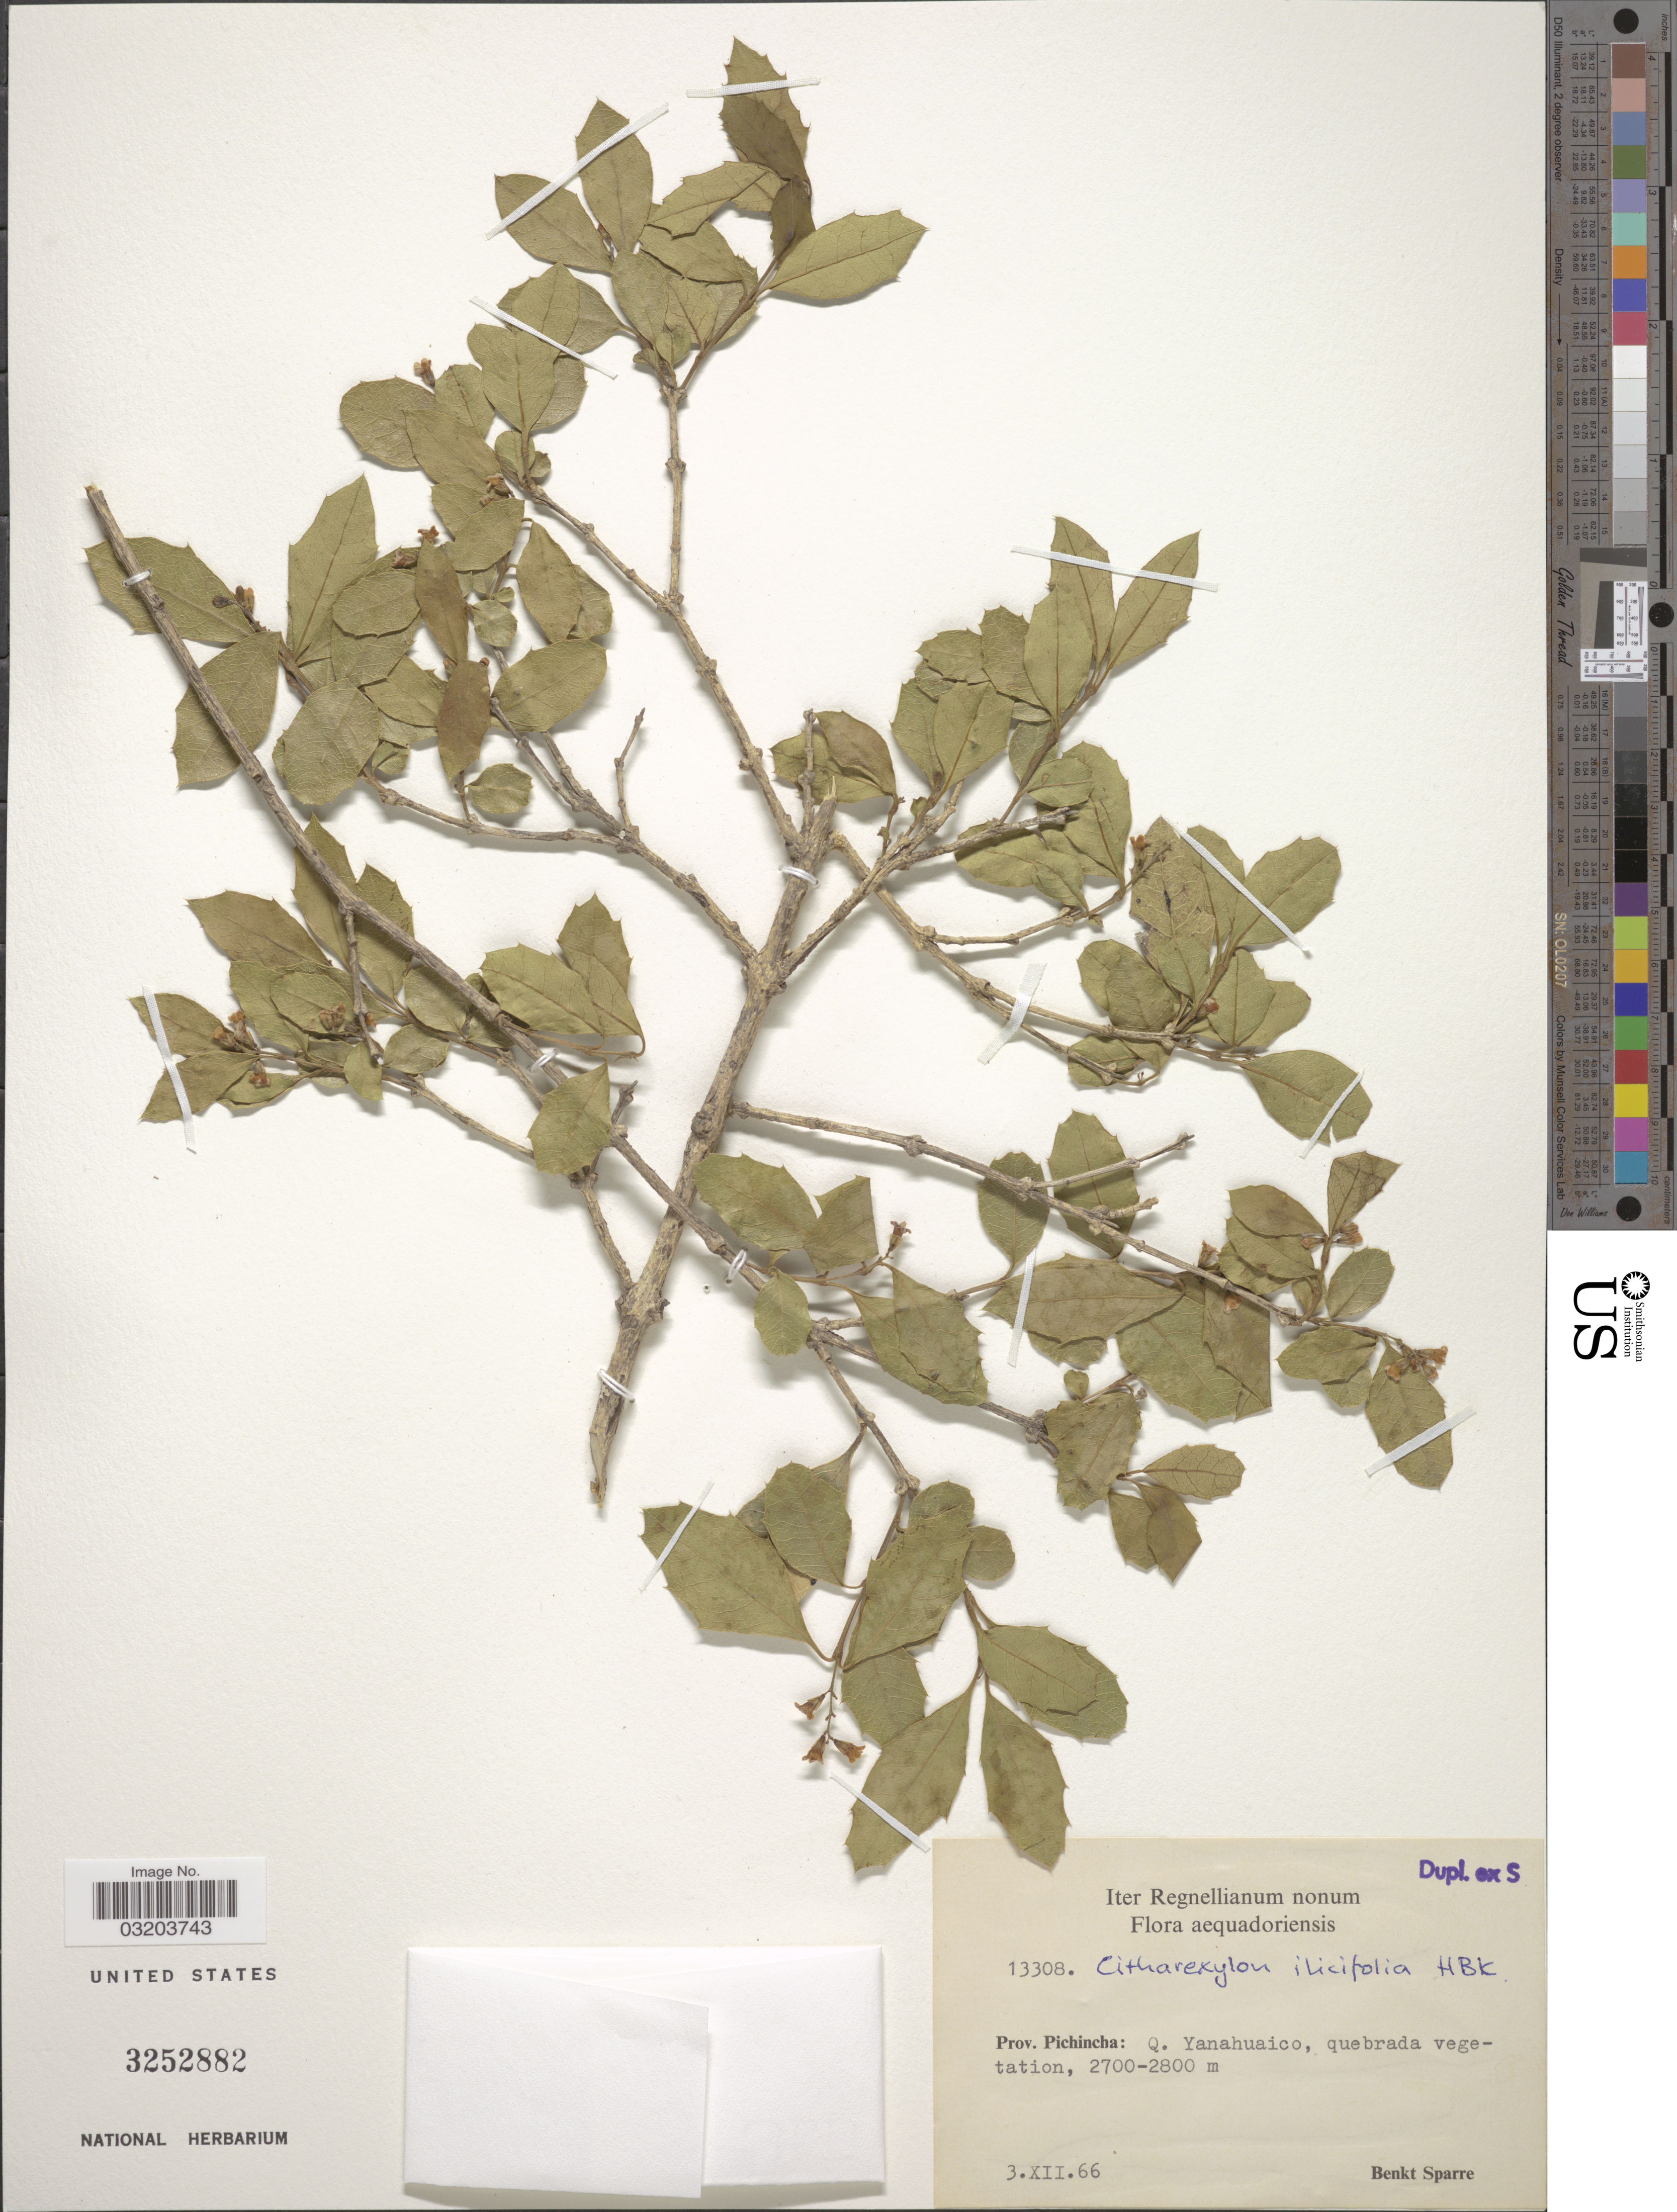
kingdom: Plantae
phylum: Tracheophyta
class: Magnoliopsida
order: Lamiales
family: Verbenaceae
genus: Citharexylum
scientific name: Citharexylum ilicifolium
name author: Kunth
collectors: B. Sparre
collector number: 13308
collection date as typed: Transcribed d/m/y: 3/12/66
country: Ecuador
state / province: Pichincha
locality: Q. Yanahuaico.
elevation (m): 2700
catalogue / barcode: US 3252882